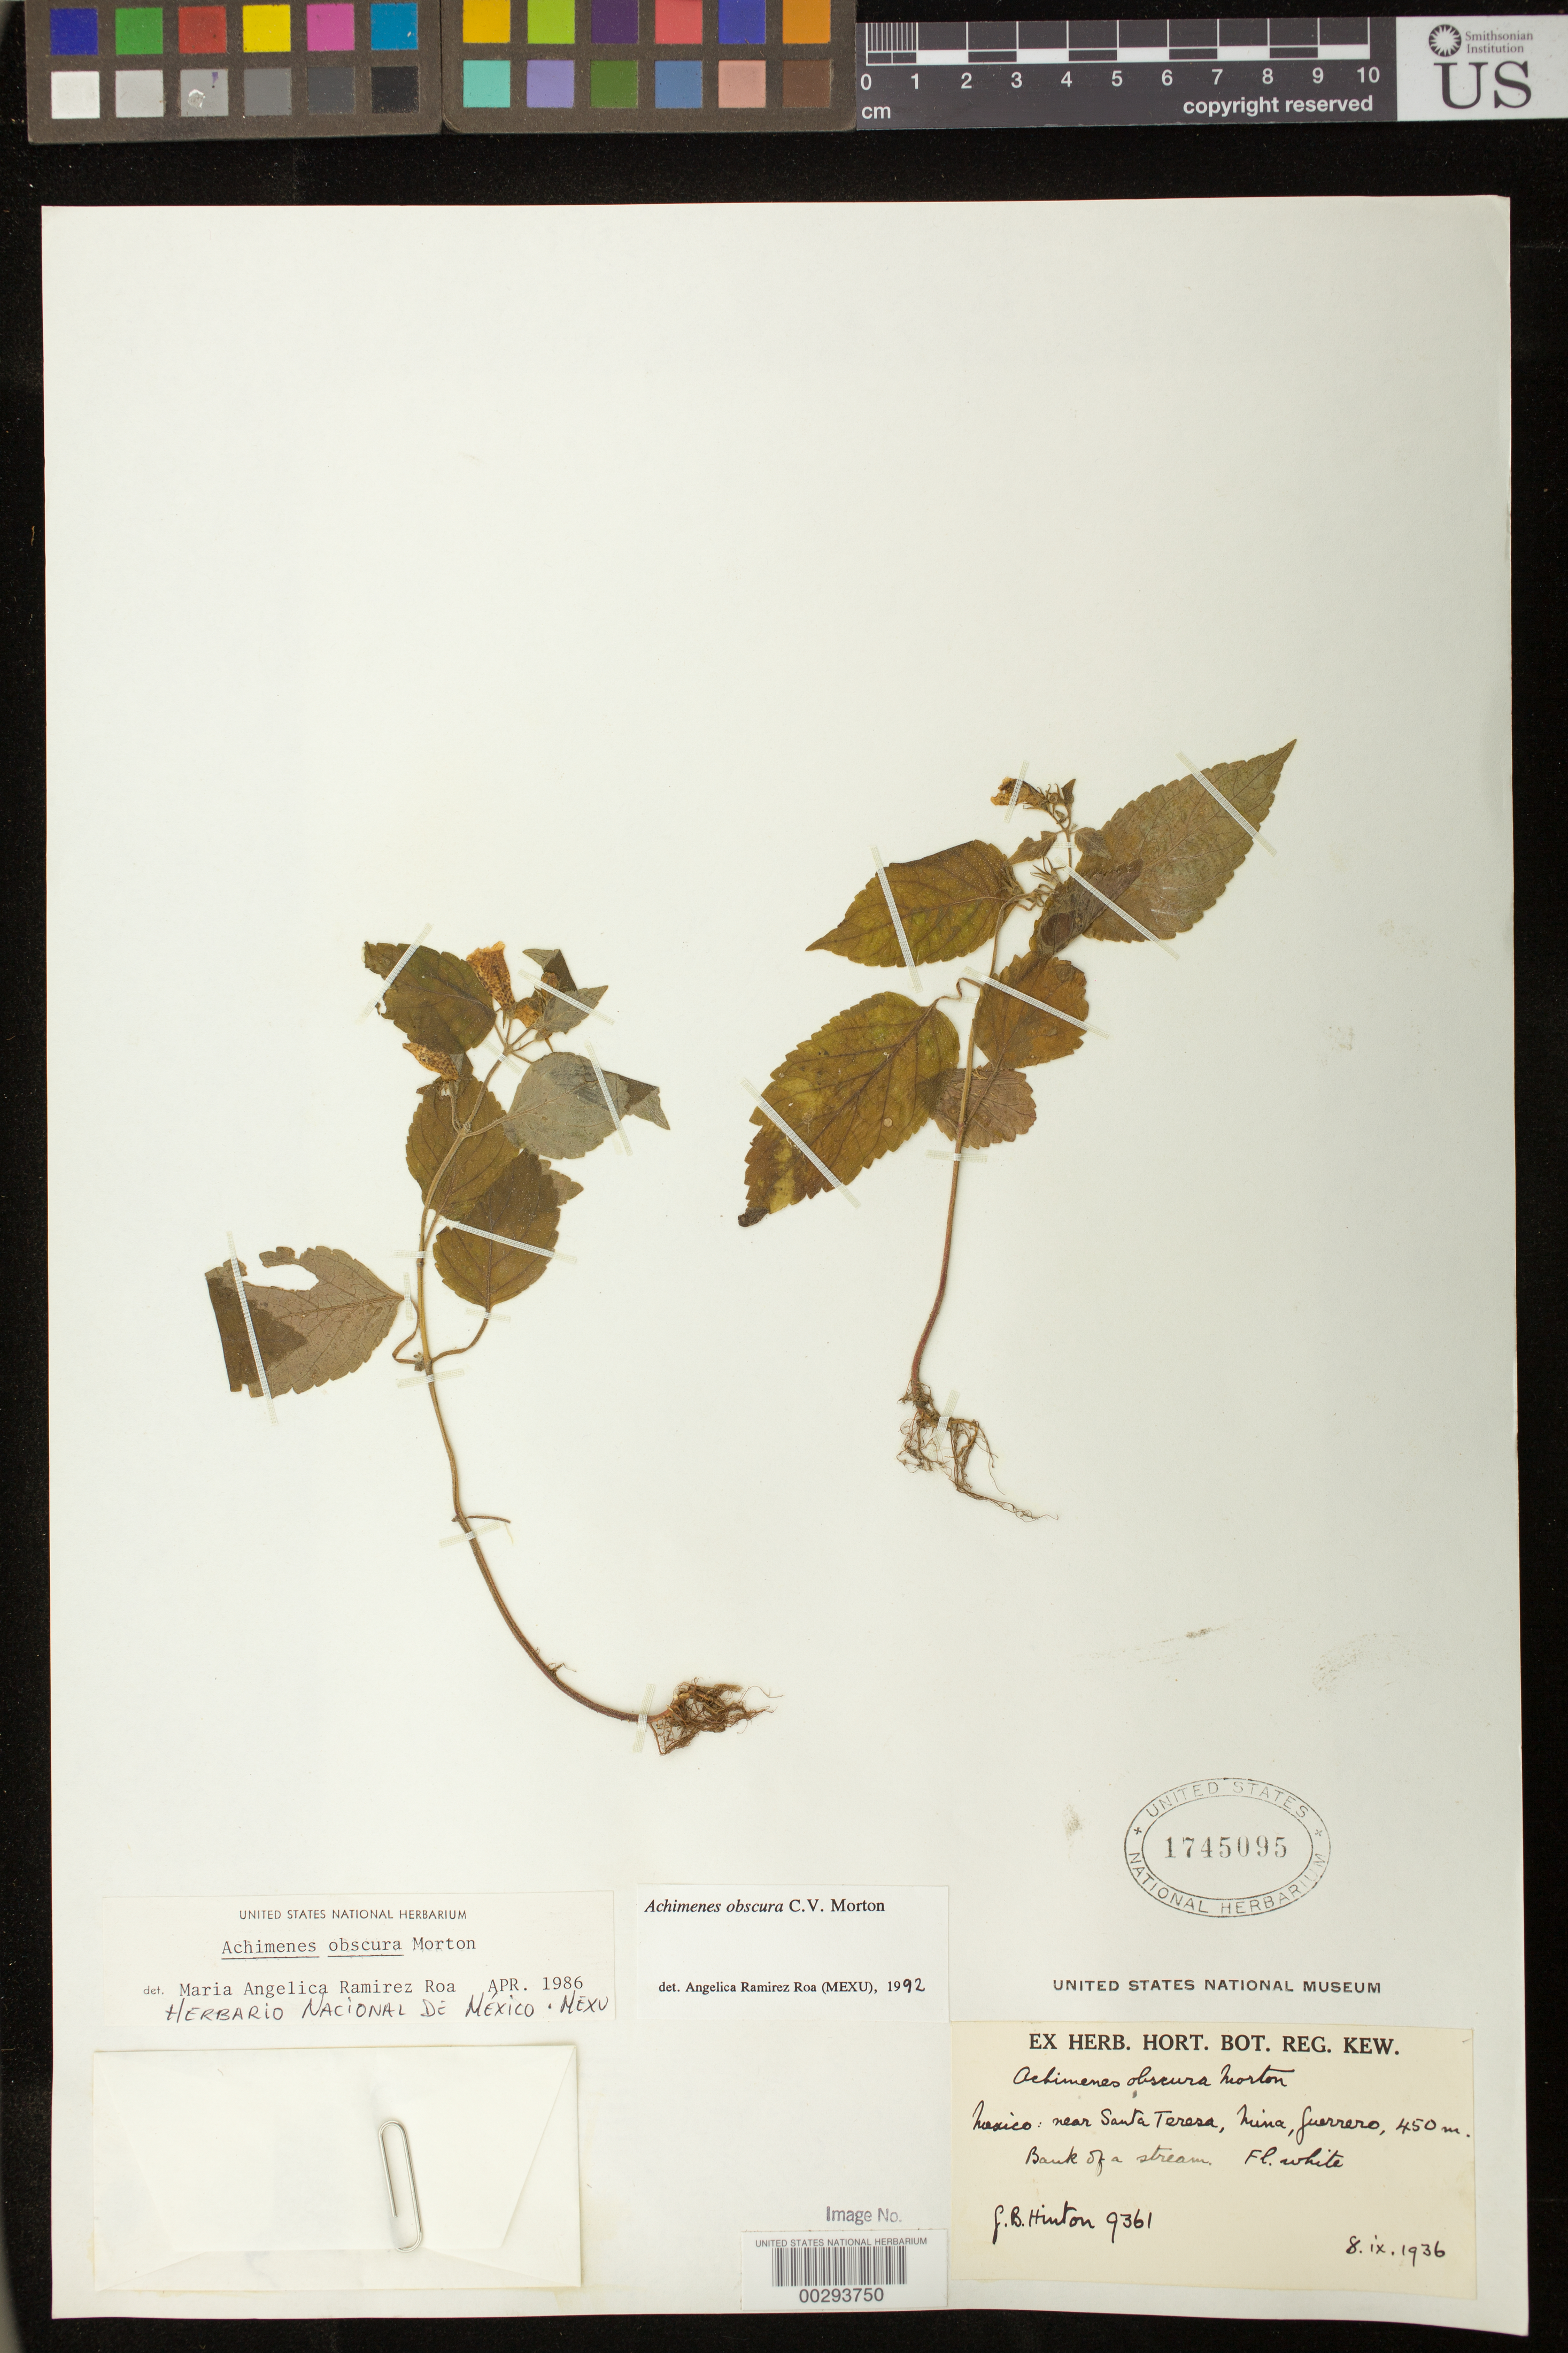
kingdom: Plantae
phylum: Tracheophyta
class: Magnoliopsida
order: Lamiales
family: Gesneriaceae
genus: Achimenes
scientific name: Achimenes obscura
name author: C.V. Morton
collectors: G. B. Hinton & et al.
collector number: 9361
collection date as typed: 08 Sep 1936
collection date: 1936-09-08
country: Mexico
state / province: Guerrero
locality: Near Santa Teresa, Mina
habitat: Bank of a stream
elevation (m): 450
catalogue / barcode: US 1745095